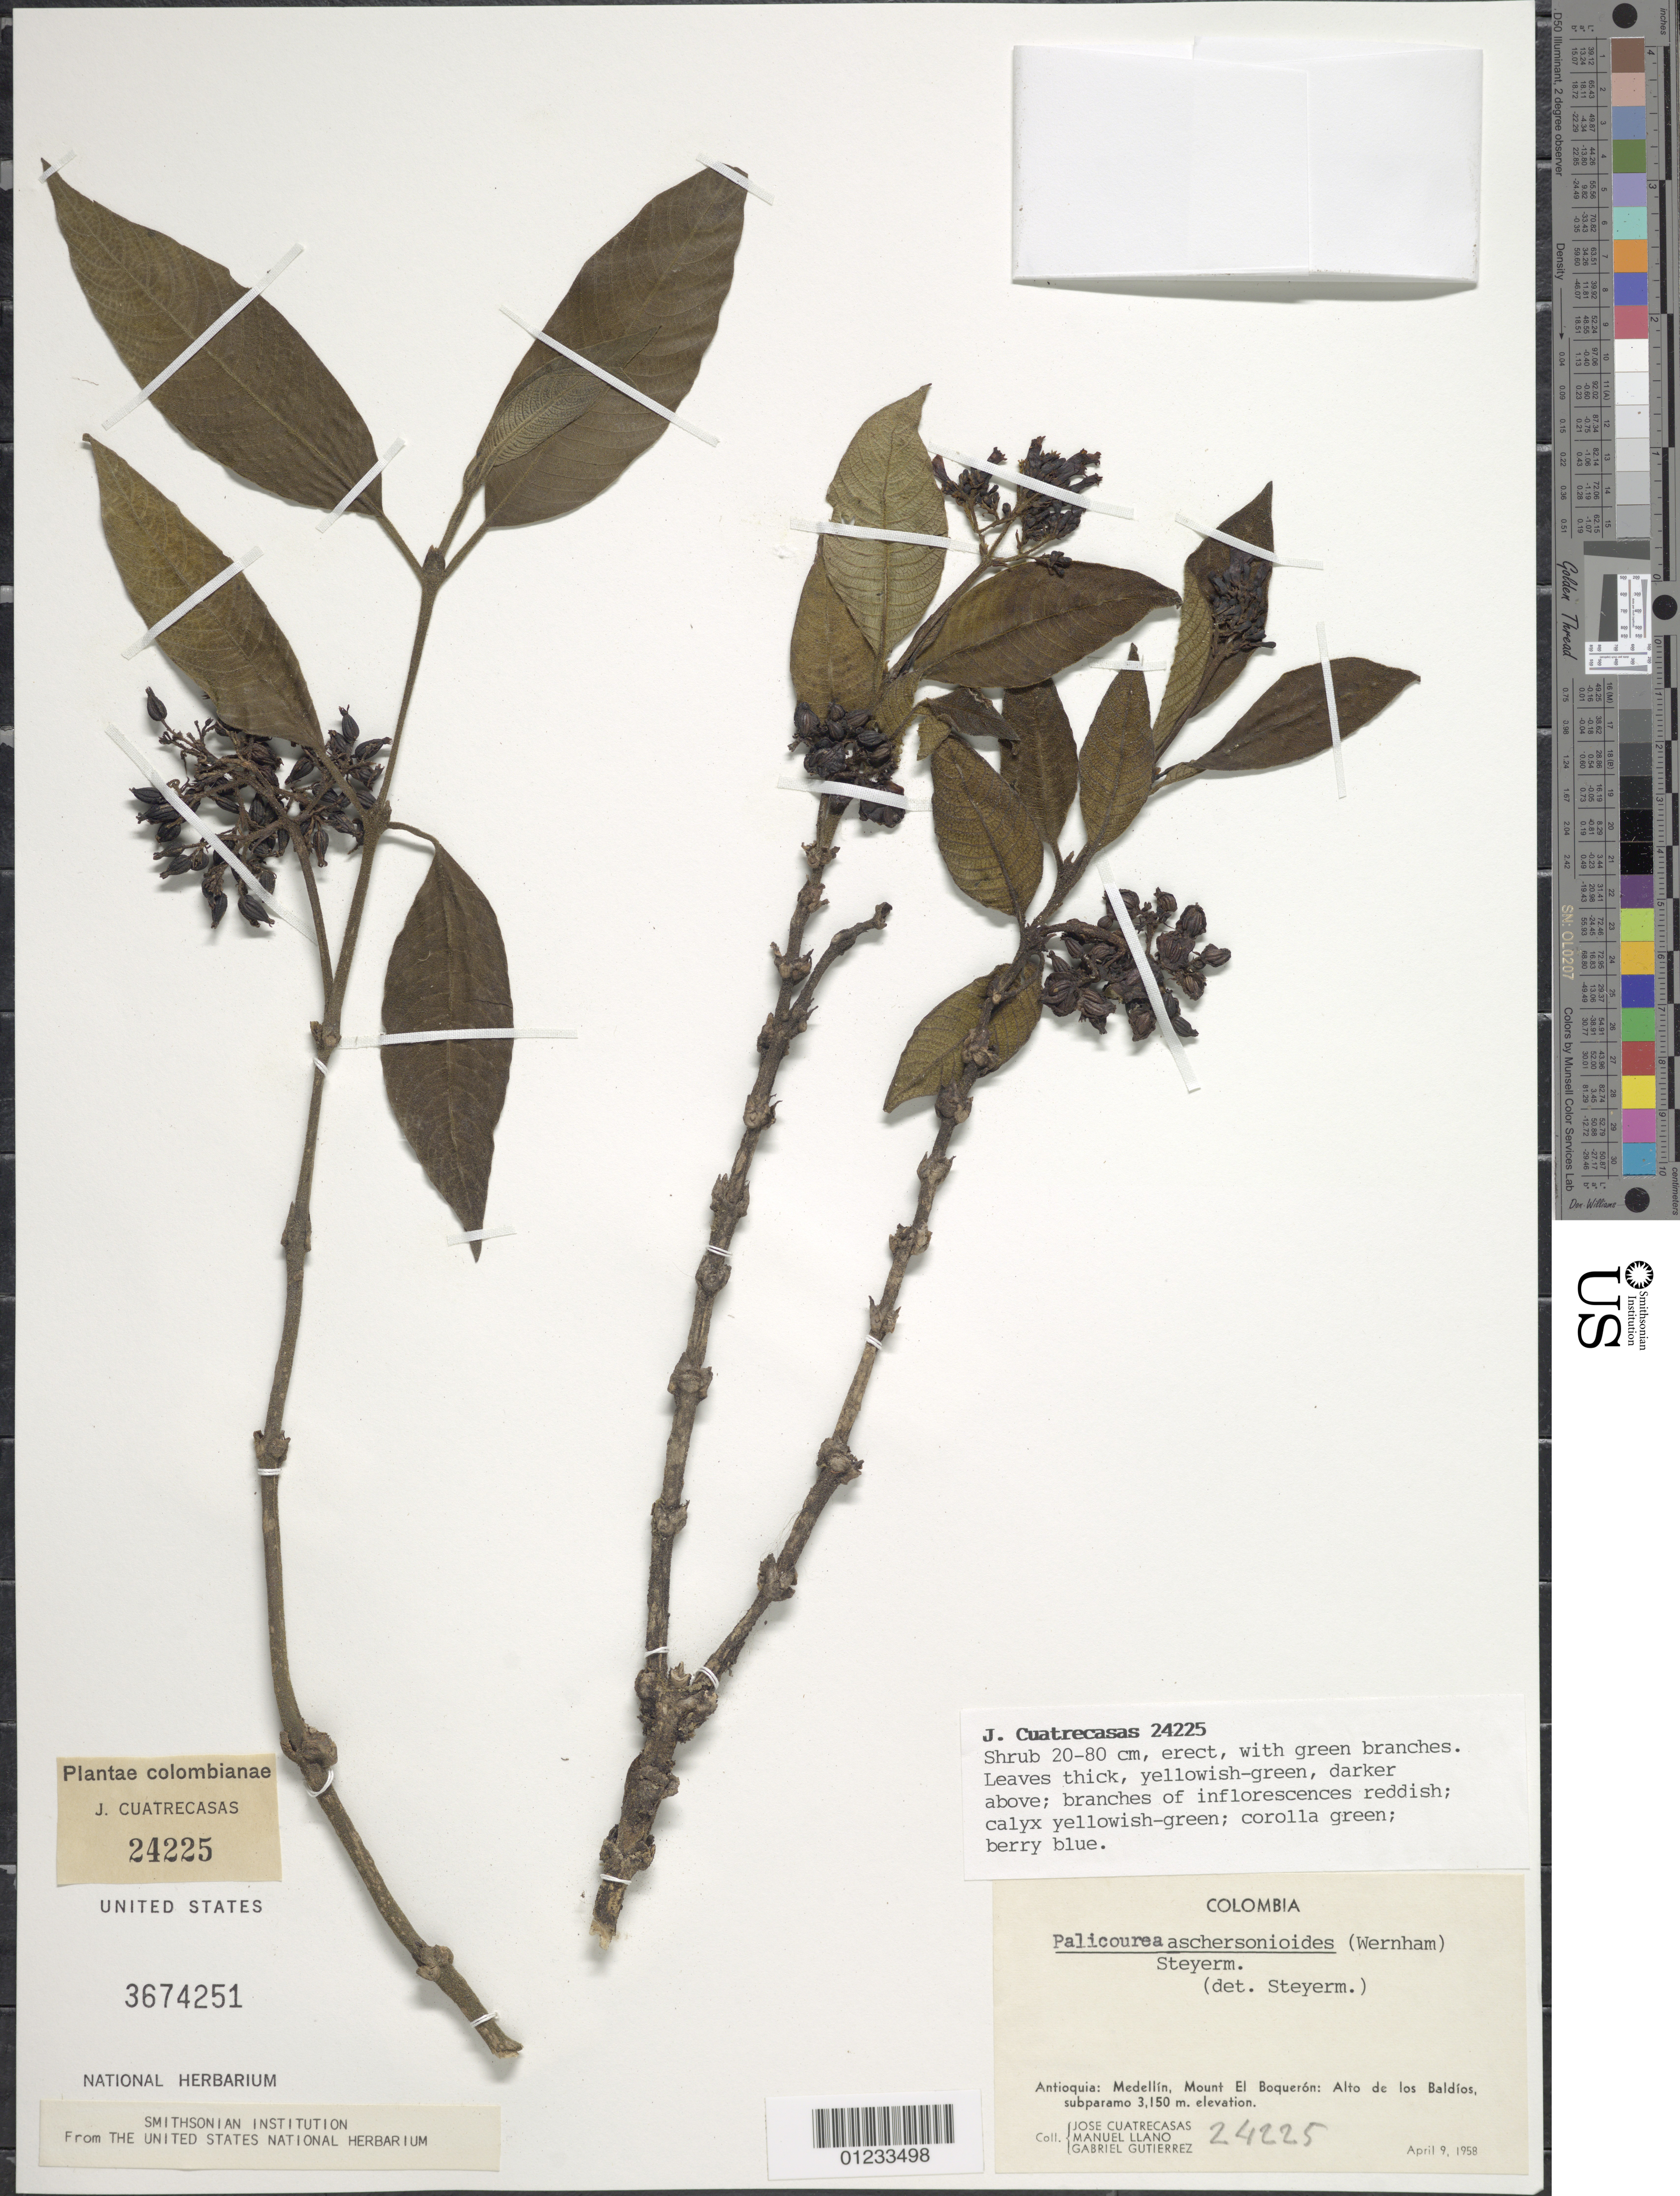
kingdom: Plantae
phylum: Tracheophyta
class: Magnoliopsida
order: Gentianales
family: Rubiaceae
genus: Palicourea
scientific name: Palicourea aschersonianoides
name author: Steyerm.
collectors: J. Cuatrecasas, M. Llano & G. Gutierrez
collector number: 24225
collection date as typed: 09 Apr 1958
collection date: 1958-04-09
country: Colombia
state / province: Antioquia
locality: Medellin, Mount El Boqueron, Alto de los Baldios.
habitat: subparamo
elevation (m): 3150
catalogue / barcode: US 3674251